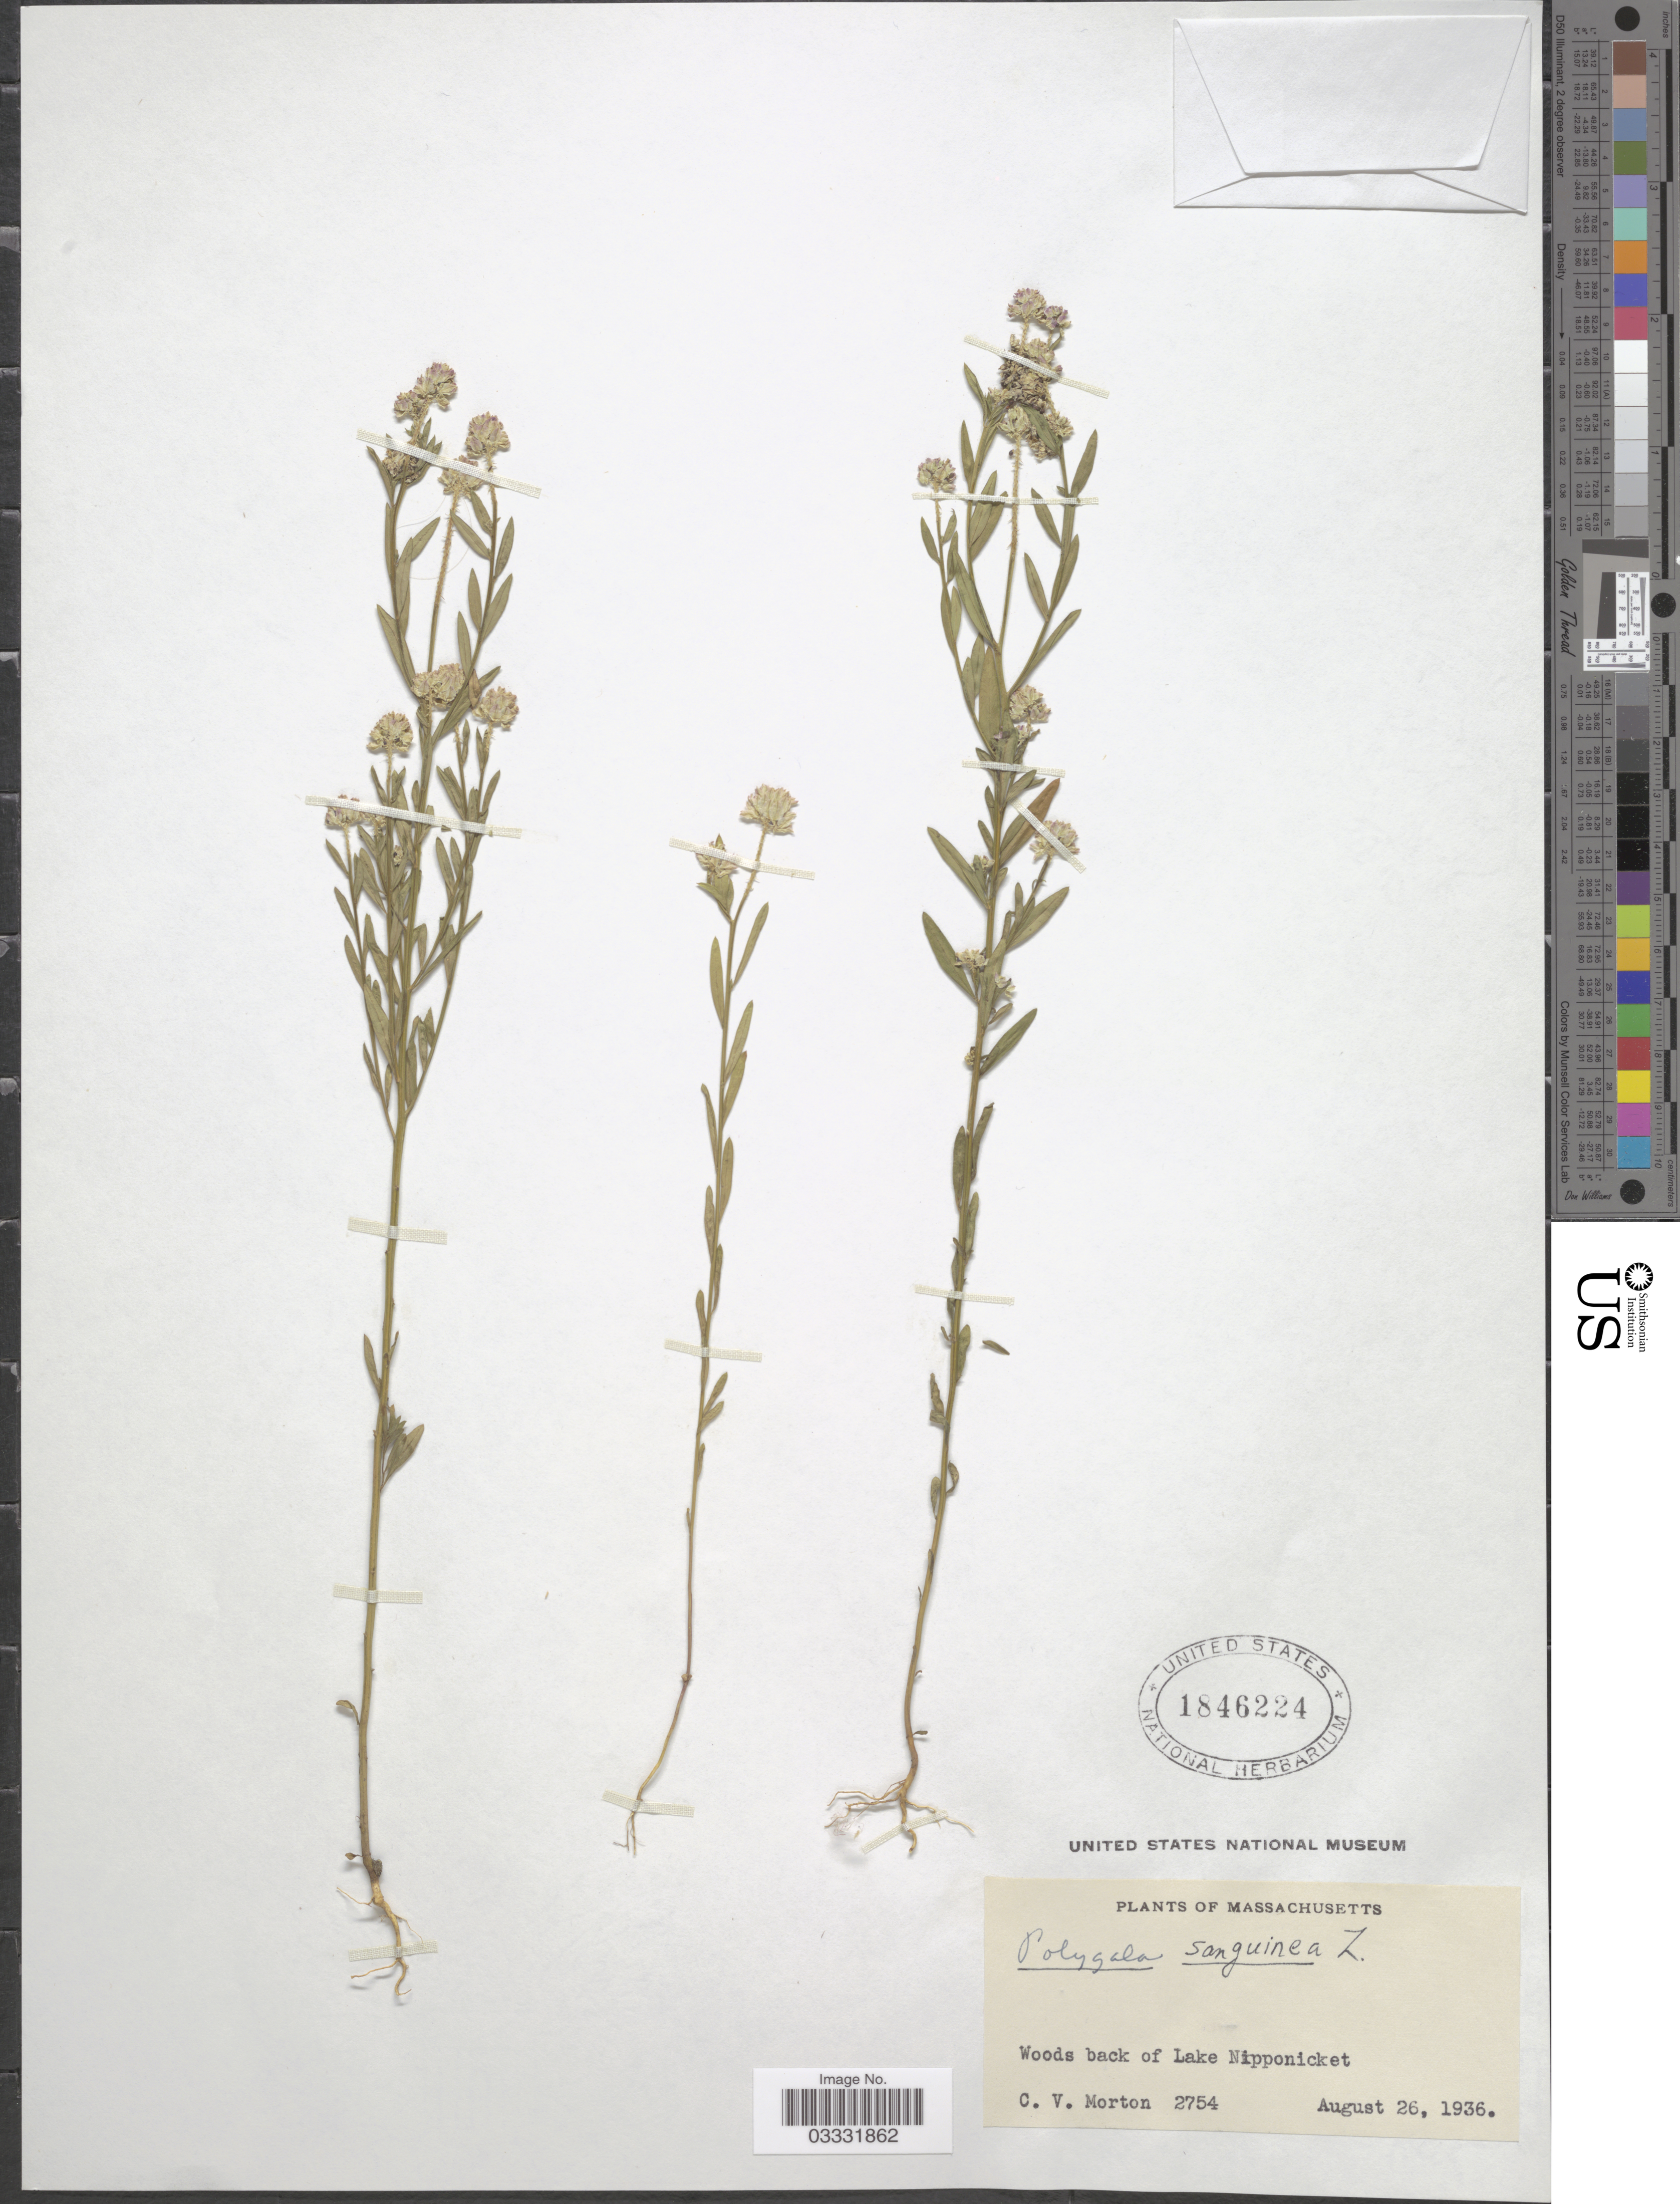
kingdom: Plantae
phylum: Tracheophyta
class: Magnoliopsida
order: Fabales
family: Polygalaceae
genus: Polygala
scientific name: Polygala sanguinea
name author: L.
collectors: C. V. Morton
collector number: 2754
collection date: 1936-08-26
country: United States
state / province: Massachusetts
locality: Woods back of Lake Nipponicket.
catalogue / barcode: US 1846224